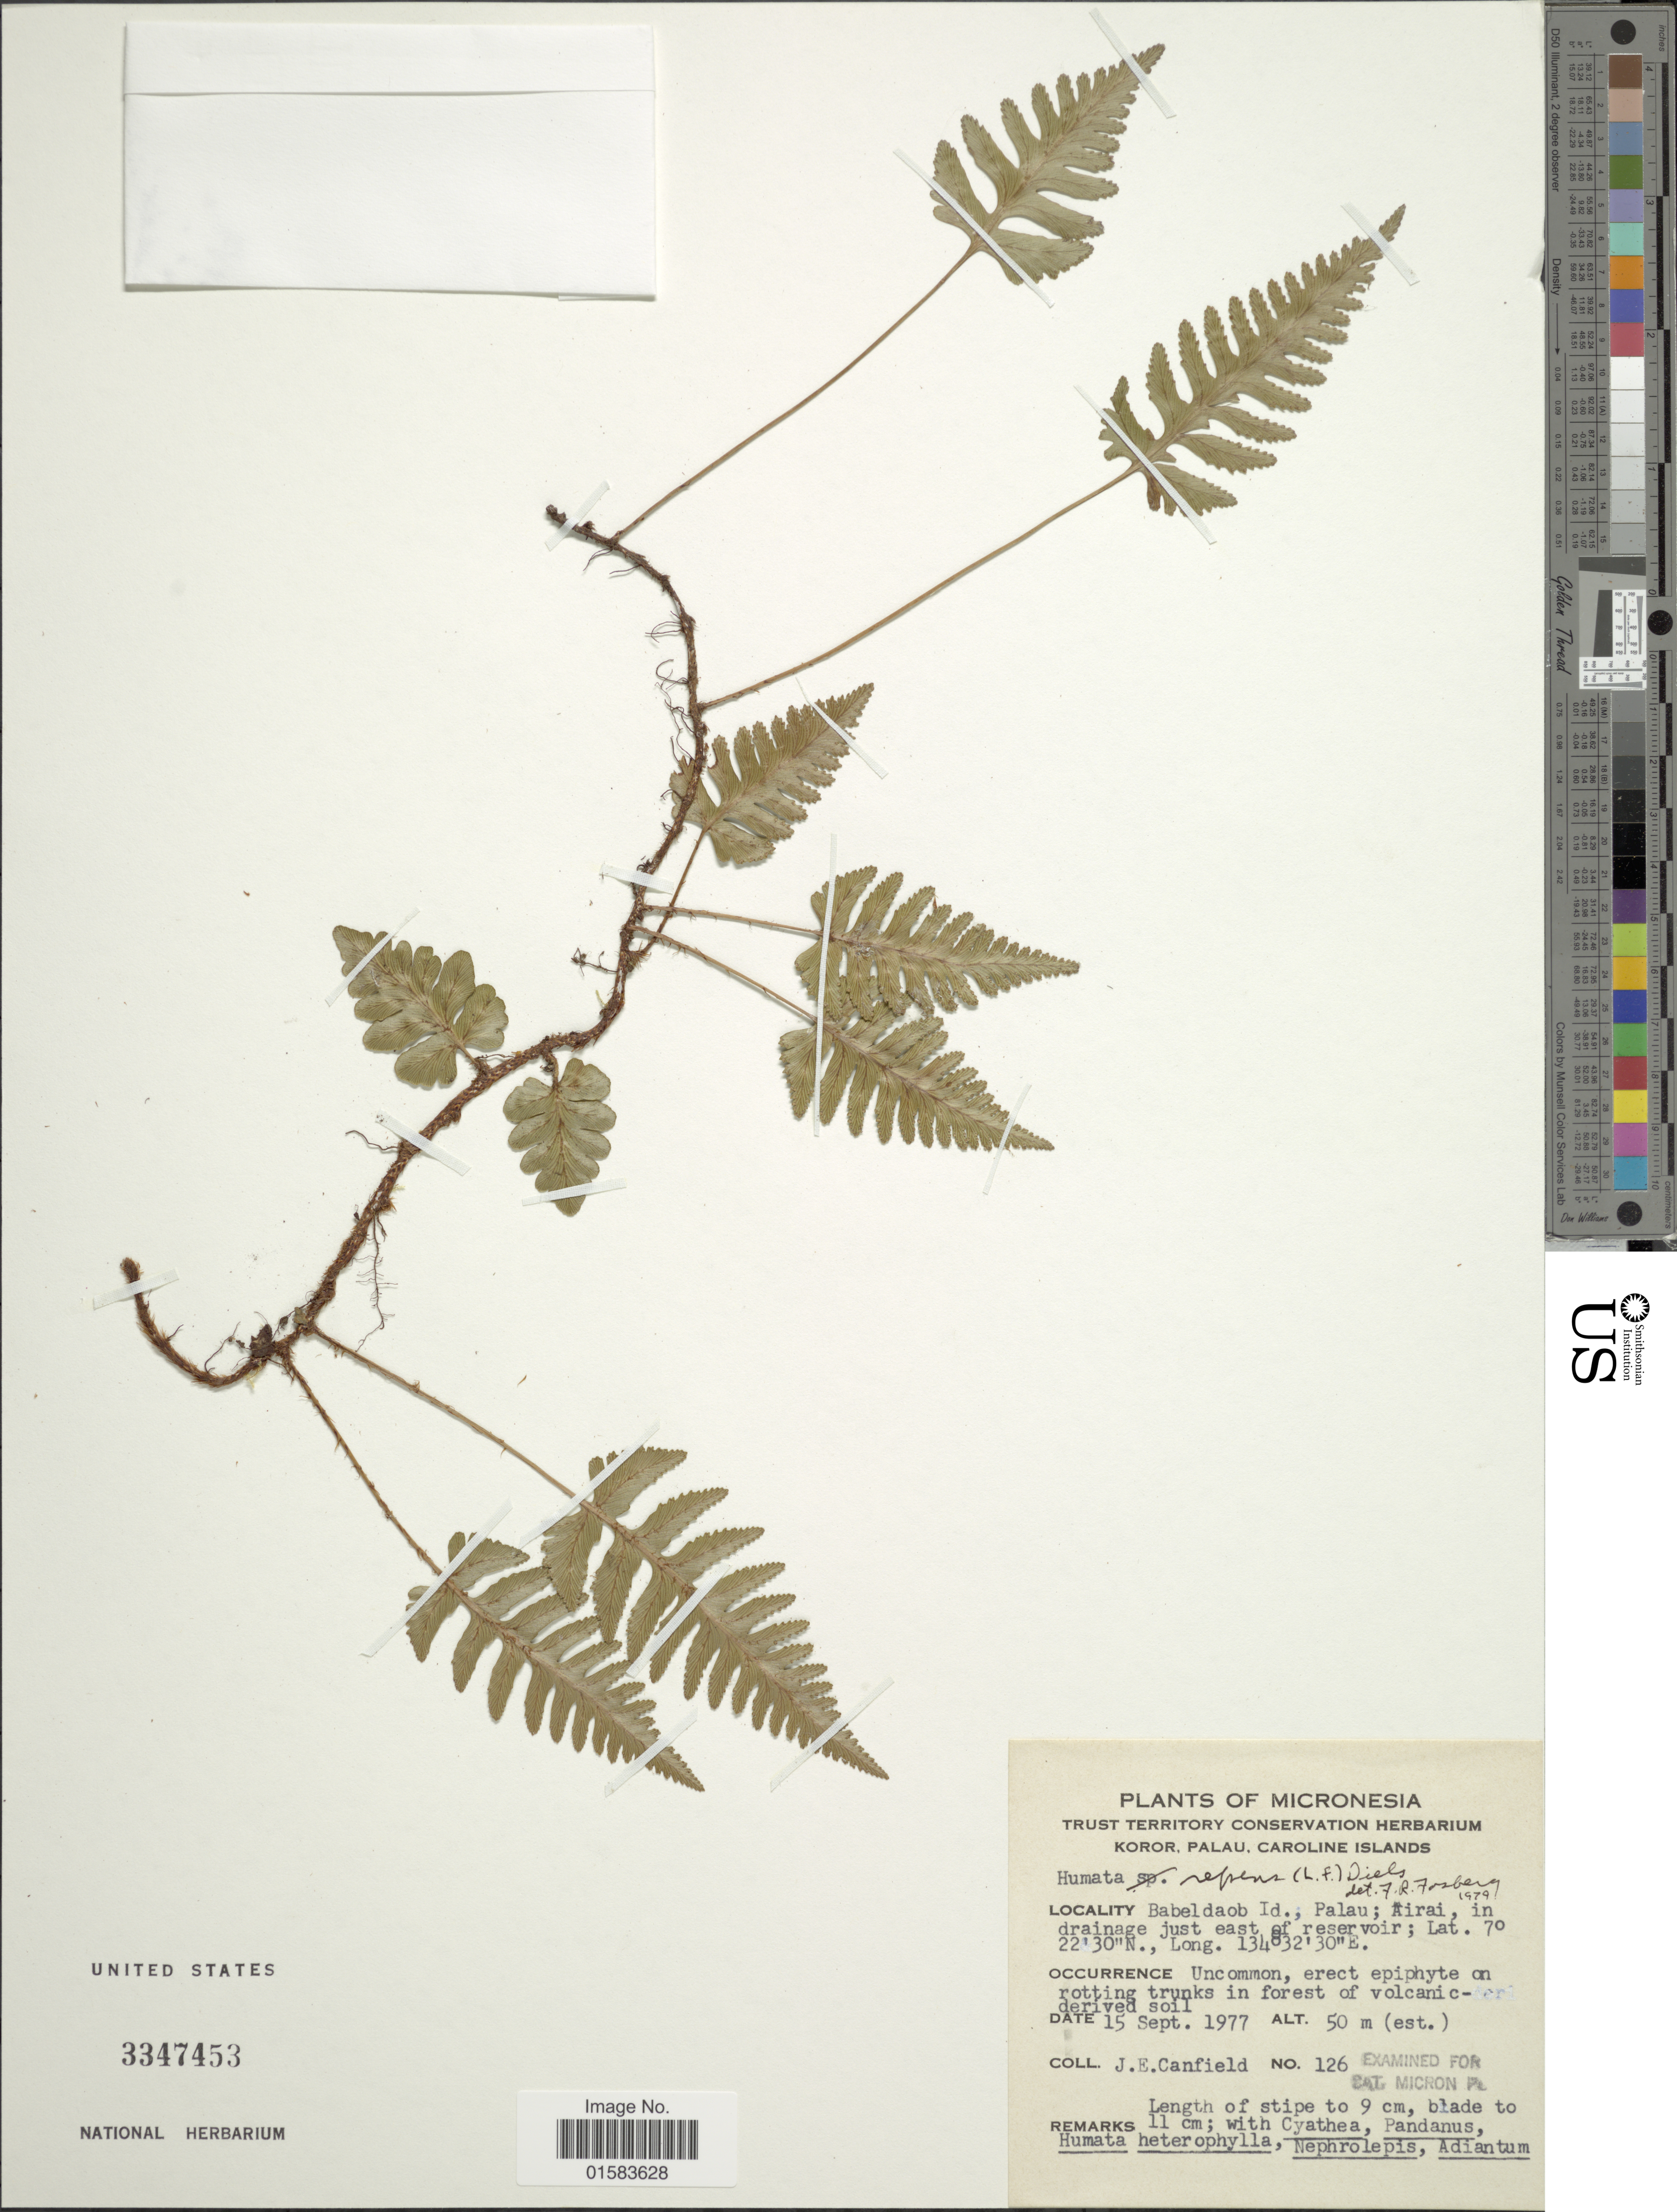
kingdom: Plantae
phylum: Tracheophyta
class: Polypodiopsida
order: Polypodiales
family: Davalliaceae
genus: Davallia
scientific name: Davallia repens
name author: (L. f.) Kuhn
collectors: J. E. Canfield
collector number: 126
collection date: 1977-09-15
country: Palau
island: Babeldaob [Babelthuap]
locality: Babeldaob Id., Palau: Airai,in drainage just east of reservoir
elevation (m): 50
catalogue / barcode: US 3347453